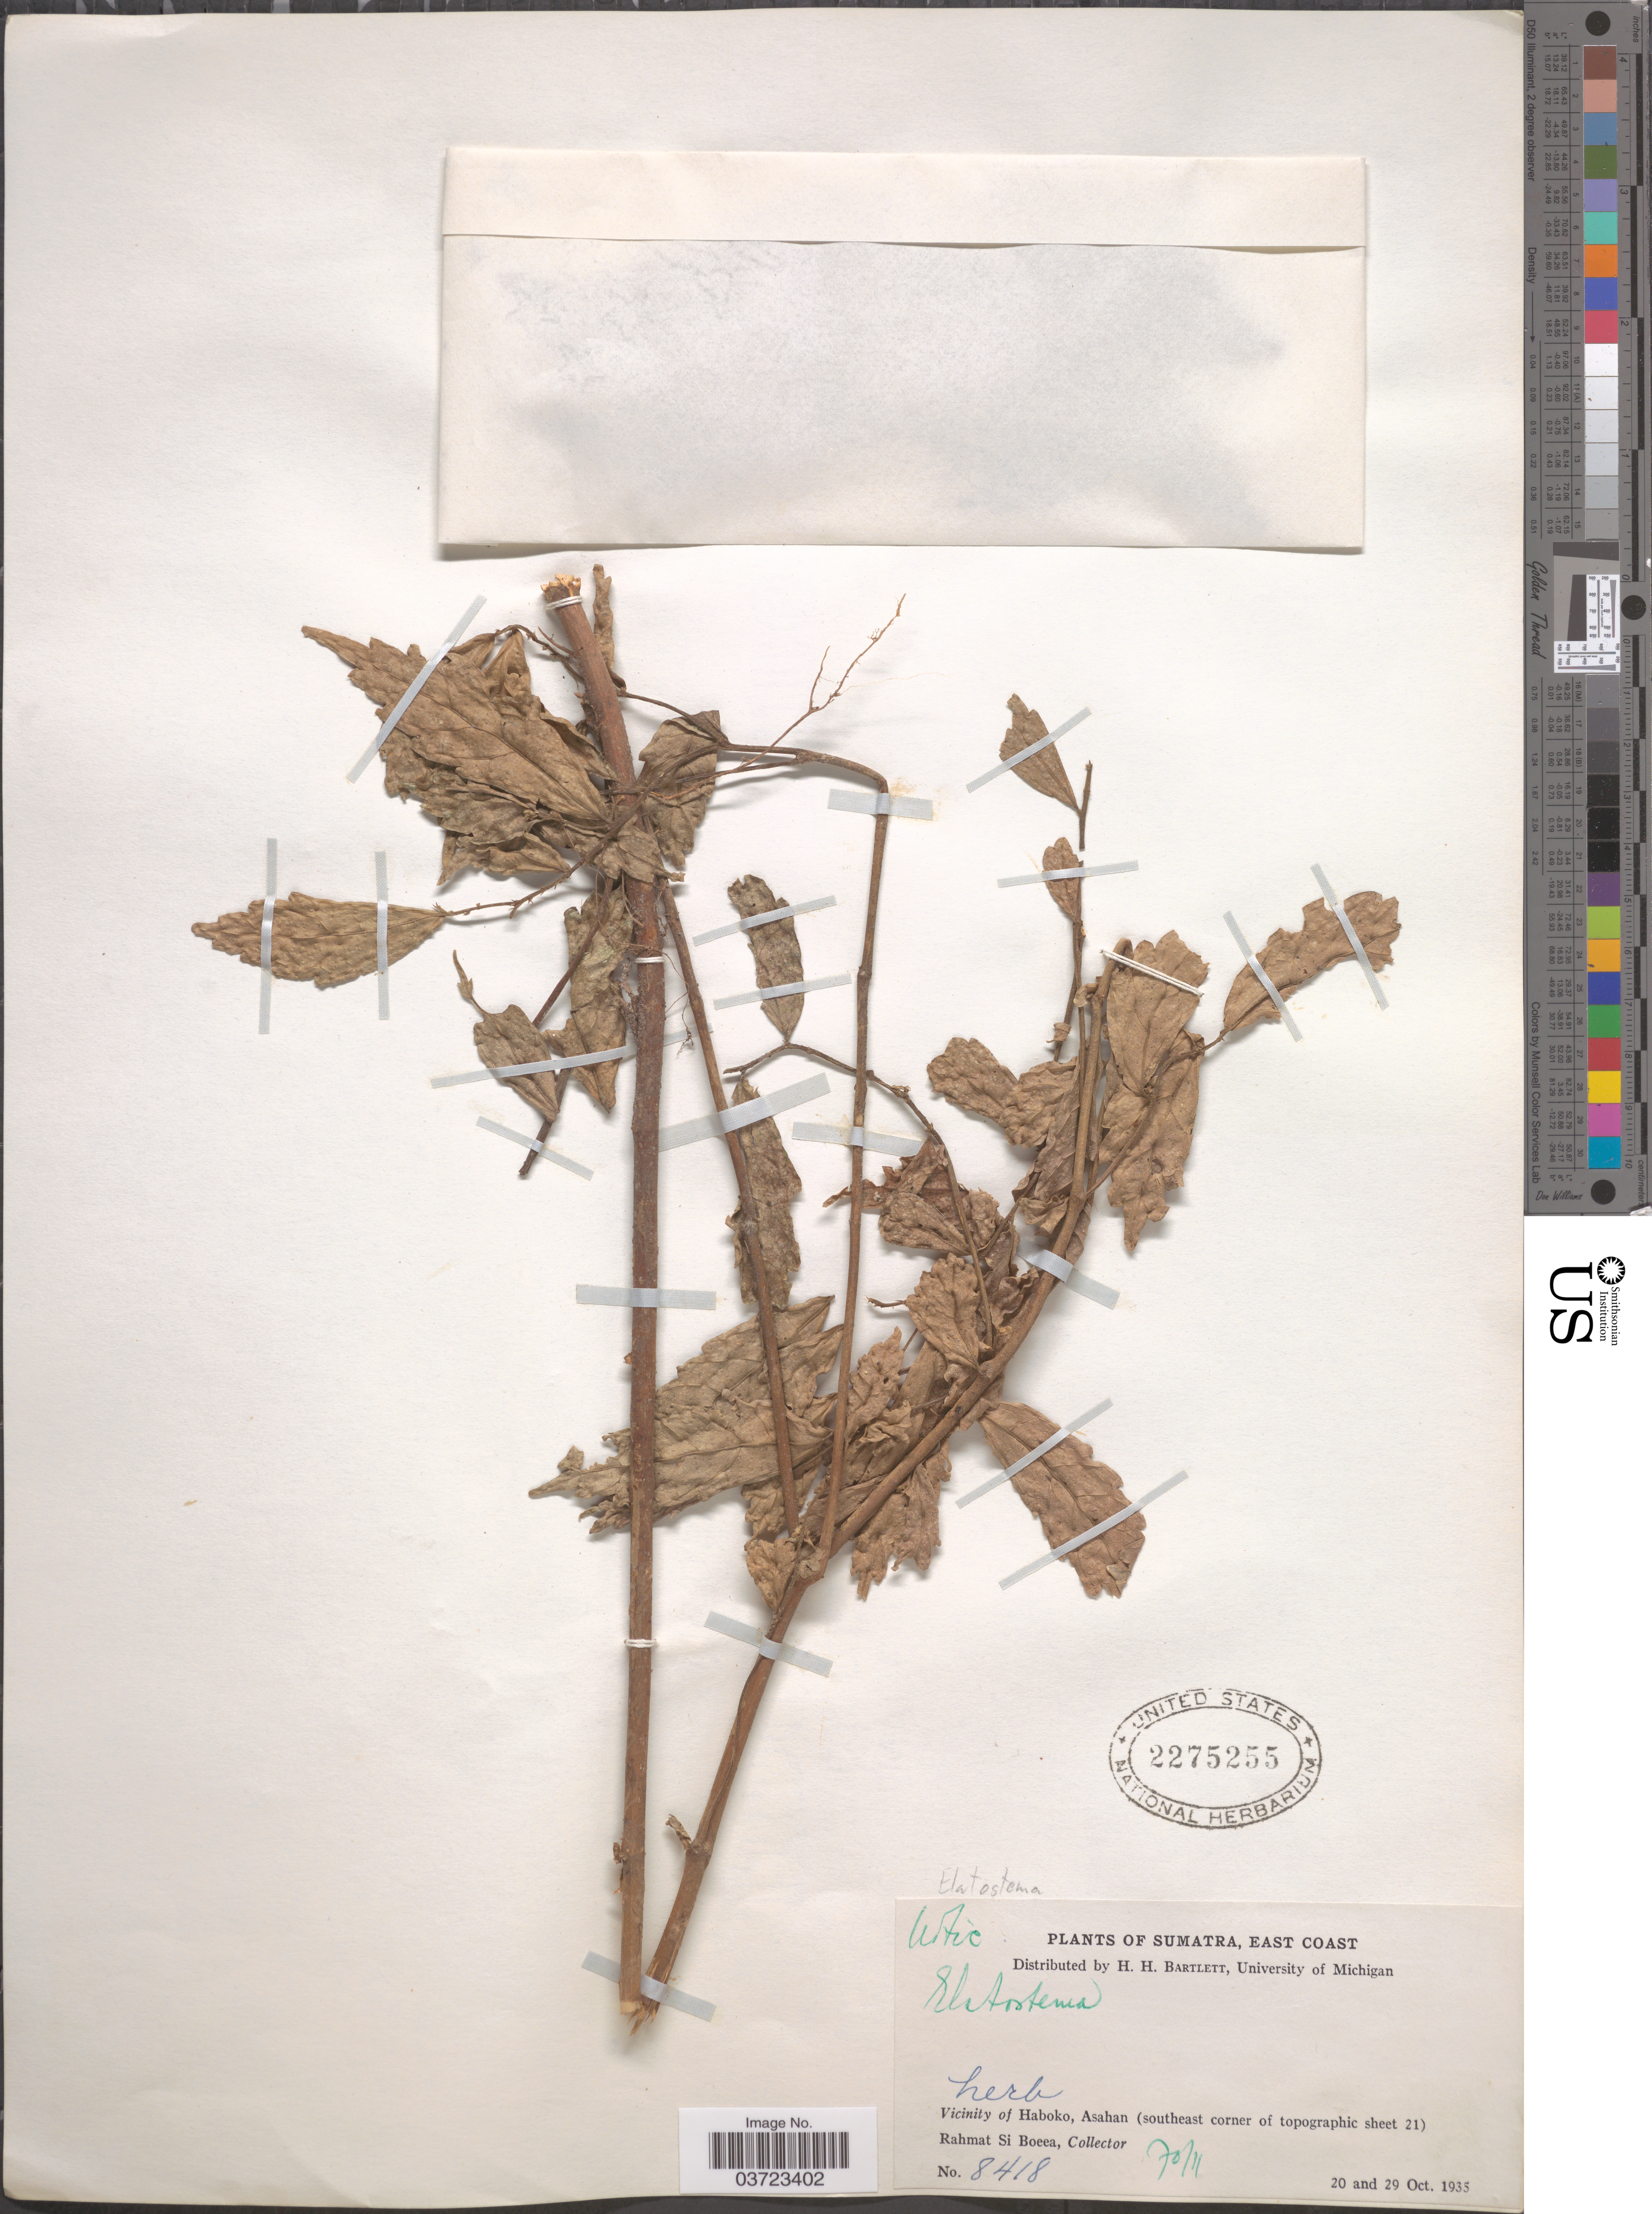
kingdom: Plantae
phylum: Tracheophyta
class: Magnoliopsida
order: Rosales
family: Urticaceae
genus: Elatostema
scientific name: Elatostema sp.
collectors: Rahmat Si Boeea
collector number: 8418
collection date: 1935-10-20/1935-10-29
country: Indonesia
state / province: Sumatra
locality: East Coast. Vicinity of Haboko, Asahan (southeast corner of topographic sheet 21).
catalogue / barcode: US 2275255